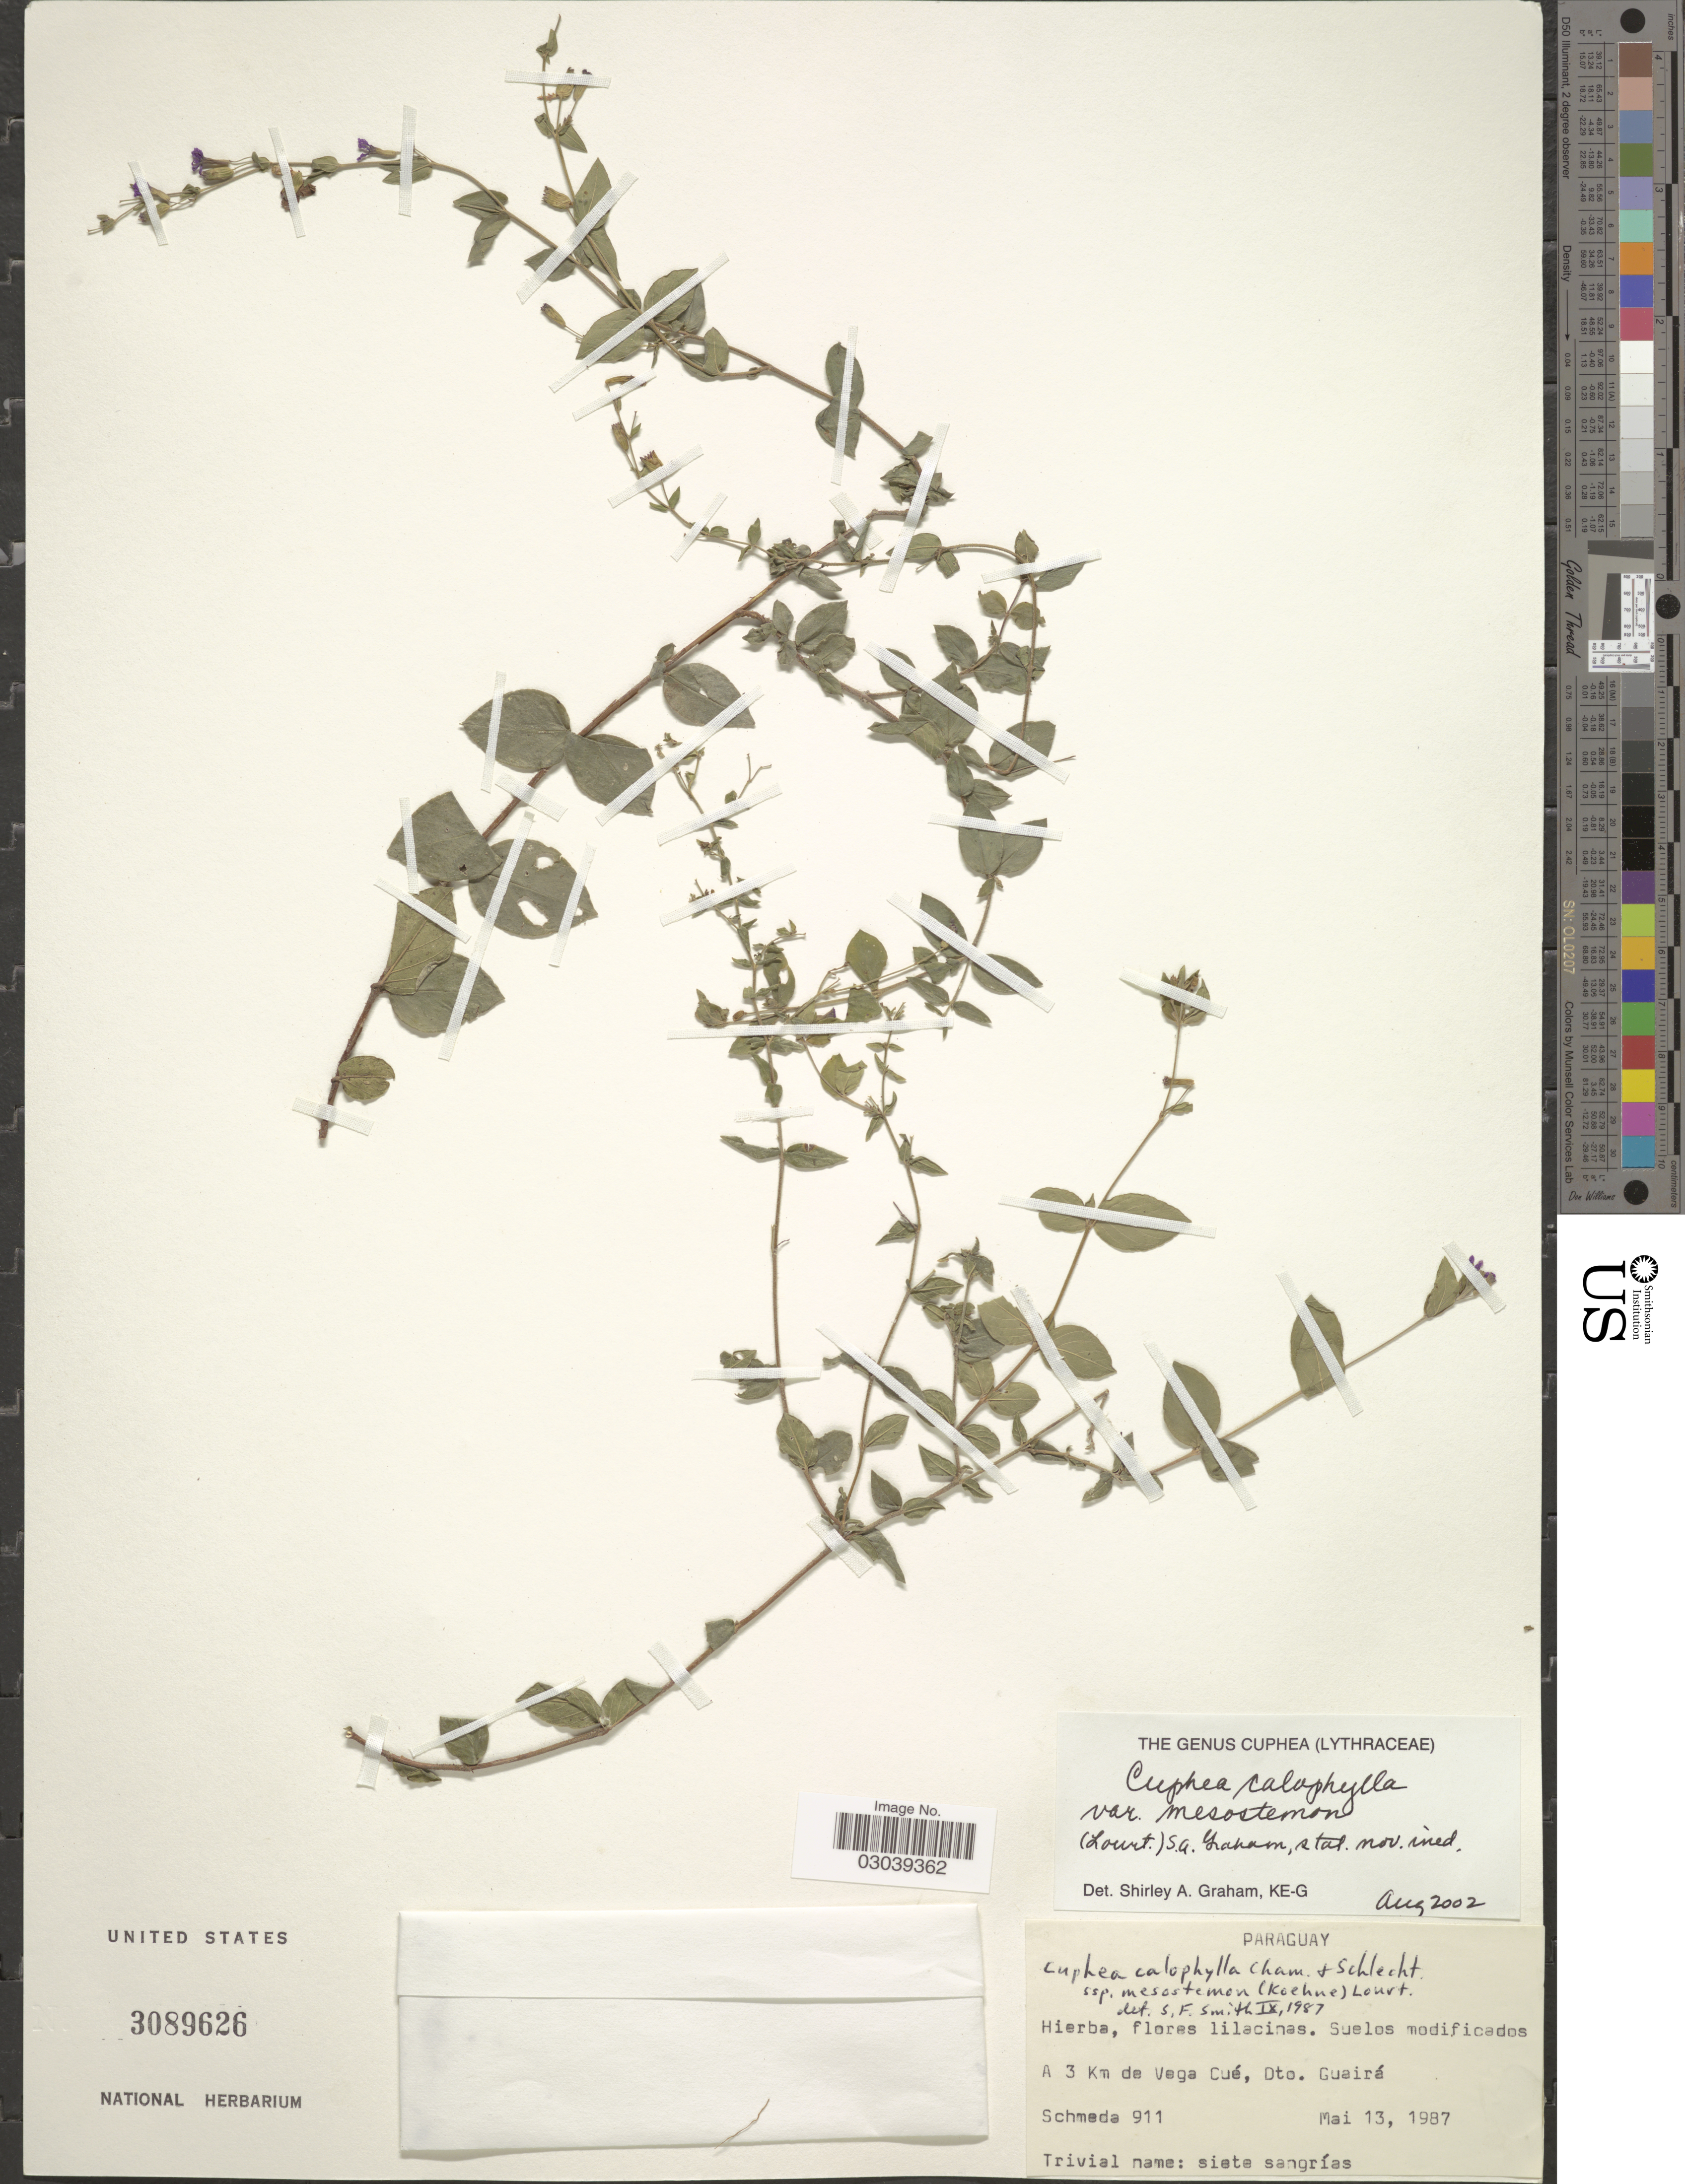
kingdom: Plantae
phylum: Tracheophyta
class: Magnoliopsida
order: Myrtales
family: Lythraceae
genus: Cuphea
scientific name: Cuphea calophylla subsp. mesostemon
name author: (Koehne) Lourteig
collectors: Schmeda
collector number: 911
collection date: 1987-05-13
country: Paraguay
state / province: Guaira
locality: A 3 Km de Vega Cué, Dto. Guairá.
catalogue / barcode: US 3089626